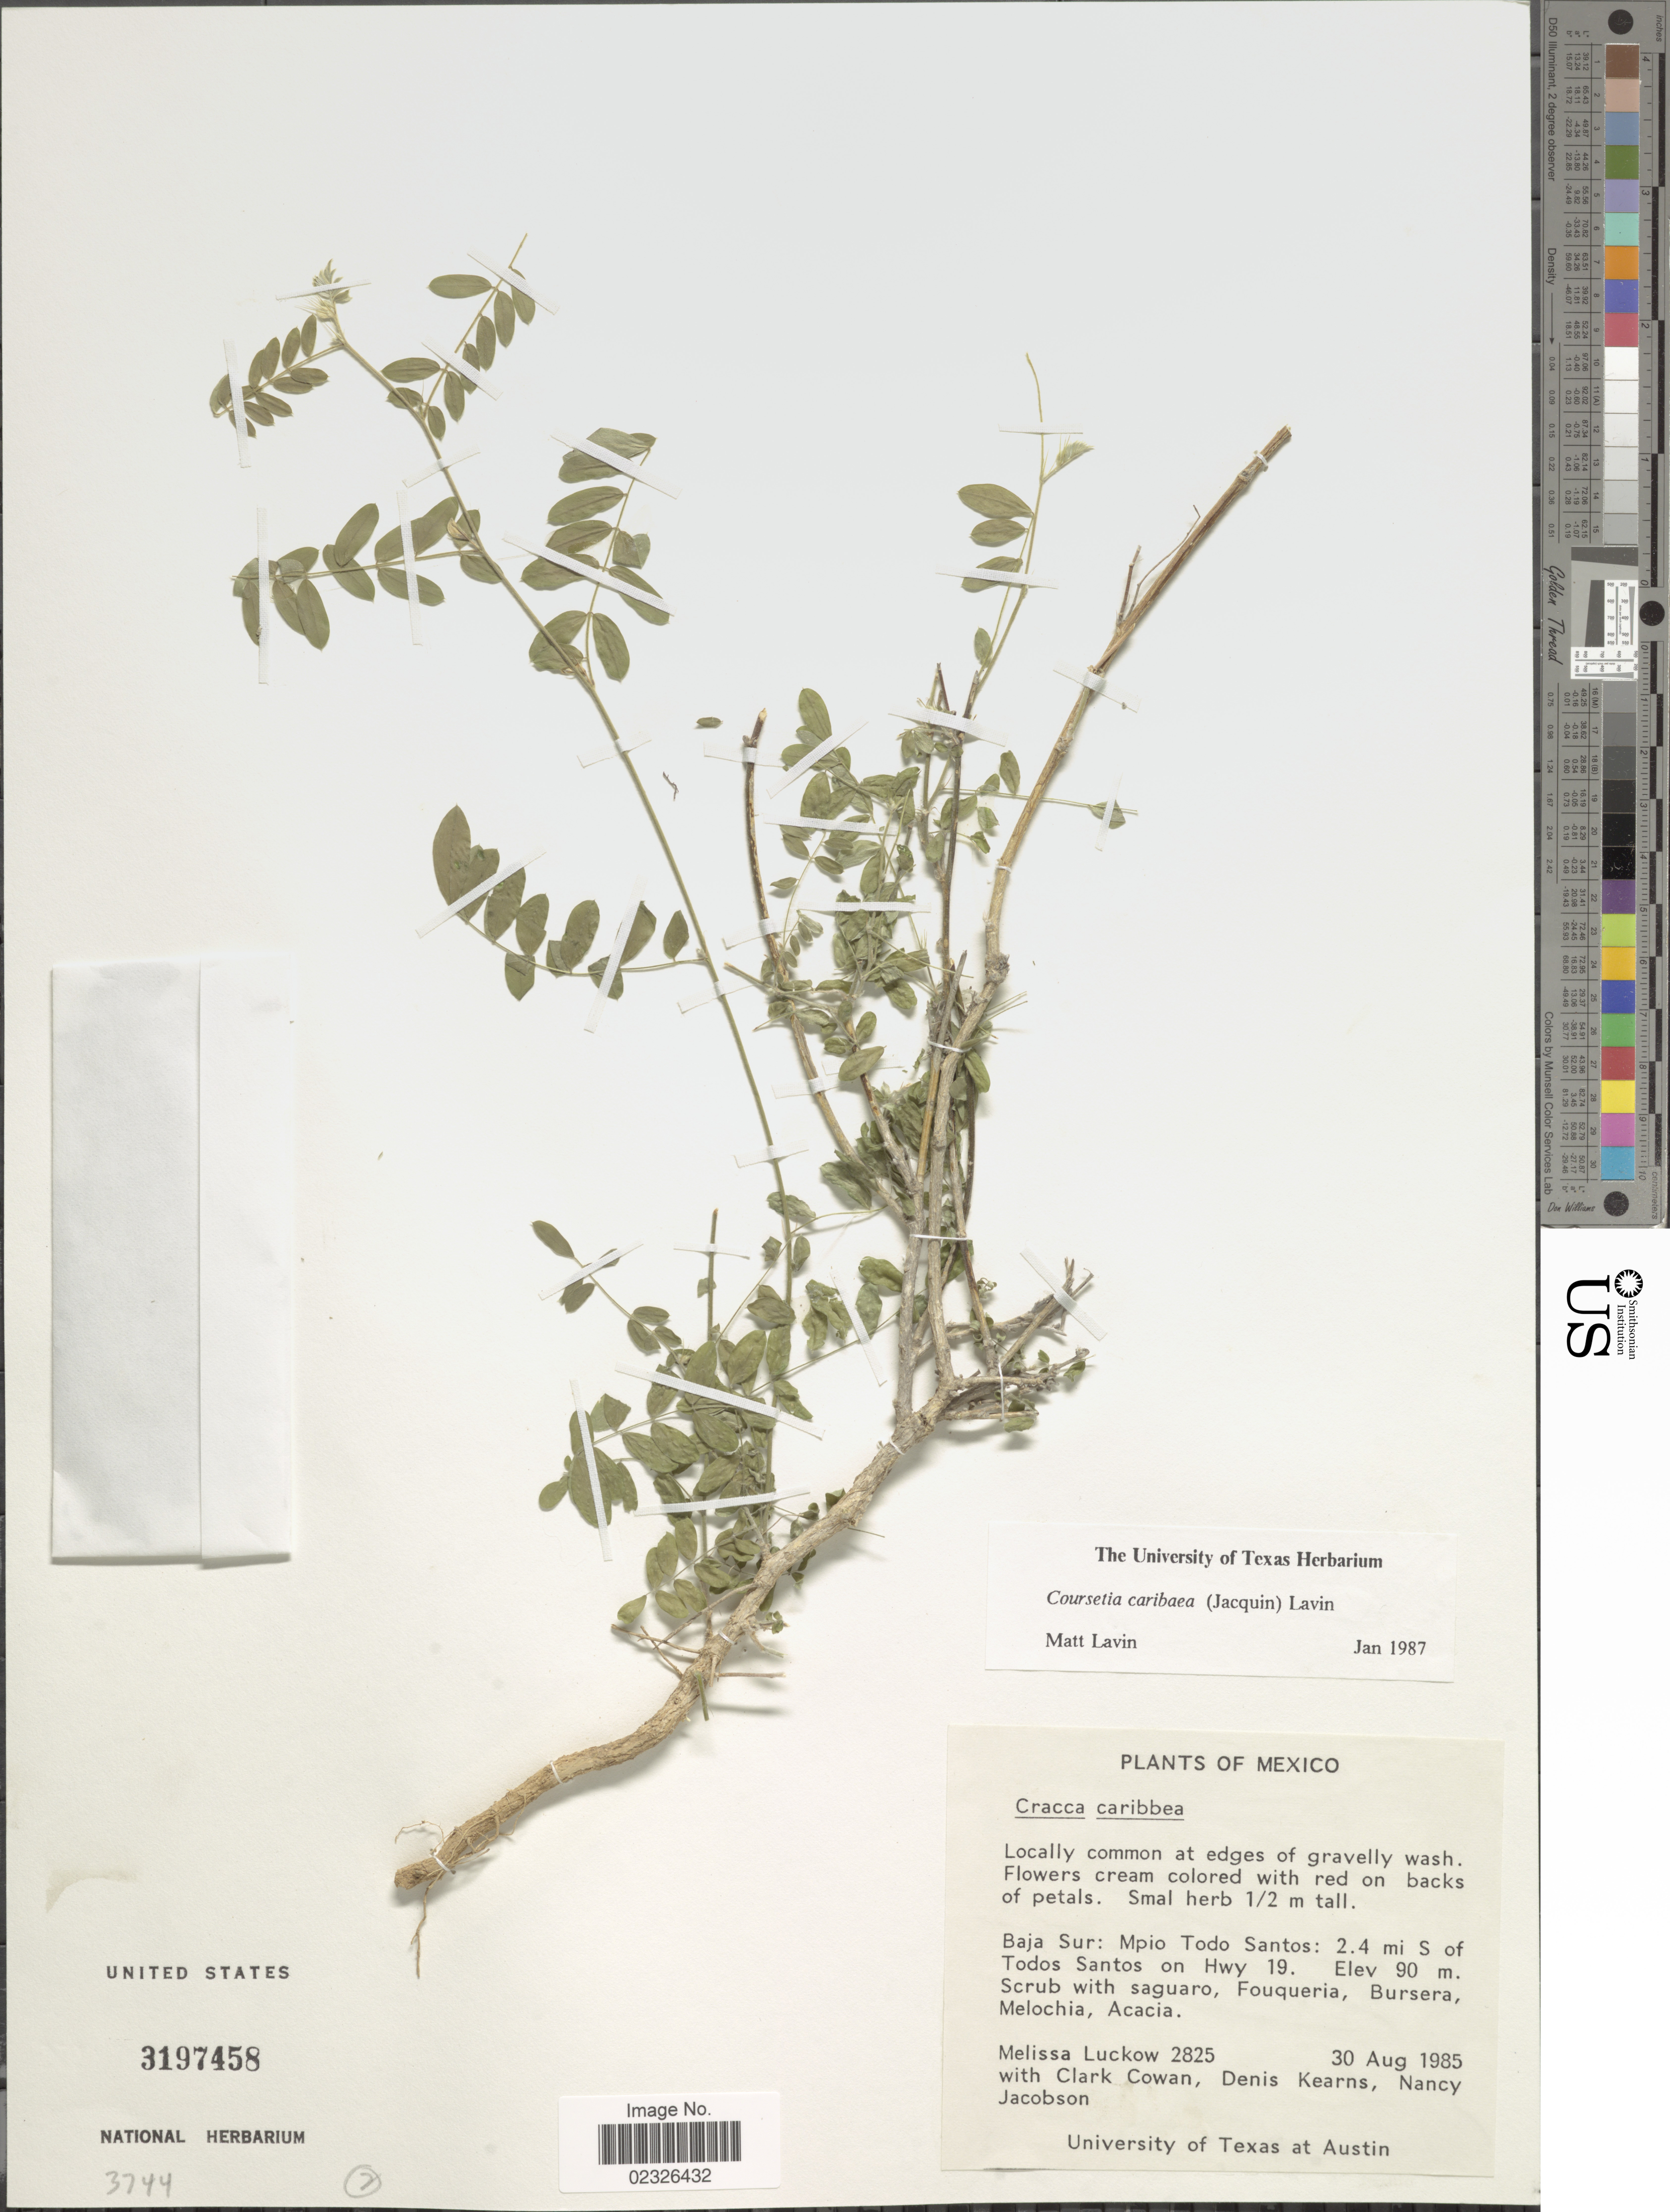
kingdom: Plantae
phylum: Tracheophyta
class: Magnoliopsida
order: Fabales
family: Fabaceae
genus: Coursetia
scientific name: Coursetia caribaea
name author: (Jacq.) Lavin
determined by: Lavin, M.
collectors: M. A. Luckow, C. P. Cowan, D. Kearns & N. Jacobson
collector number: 2825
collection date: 1985-08-30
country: Mexico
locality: Baja Sur: Mpio Todo Santos: 2.4 mi S of Todos Santos on Hwy 19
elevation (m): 90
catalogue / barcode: US 3197458